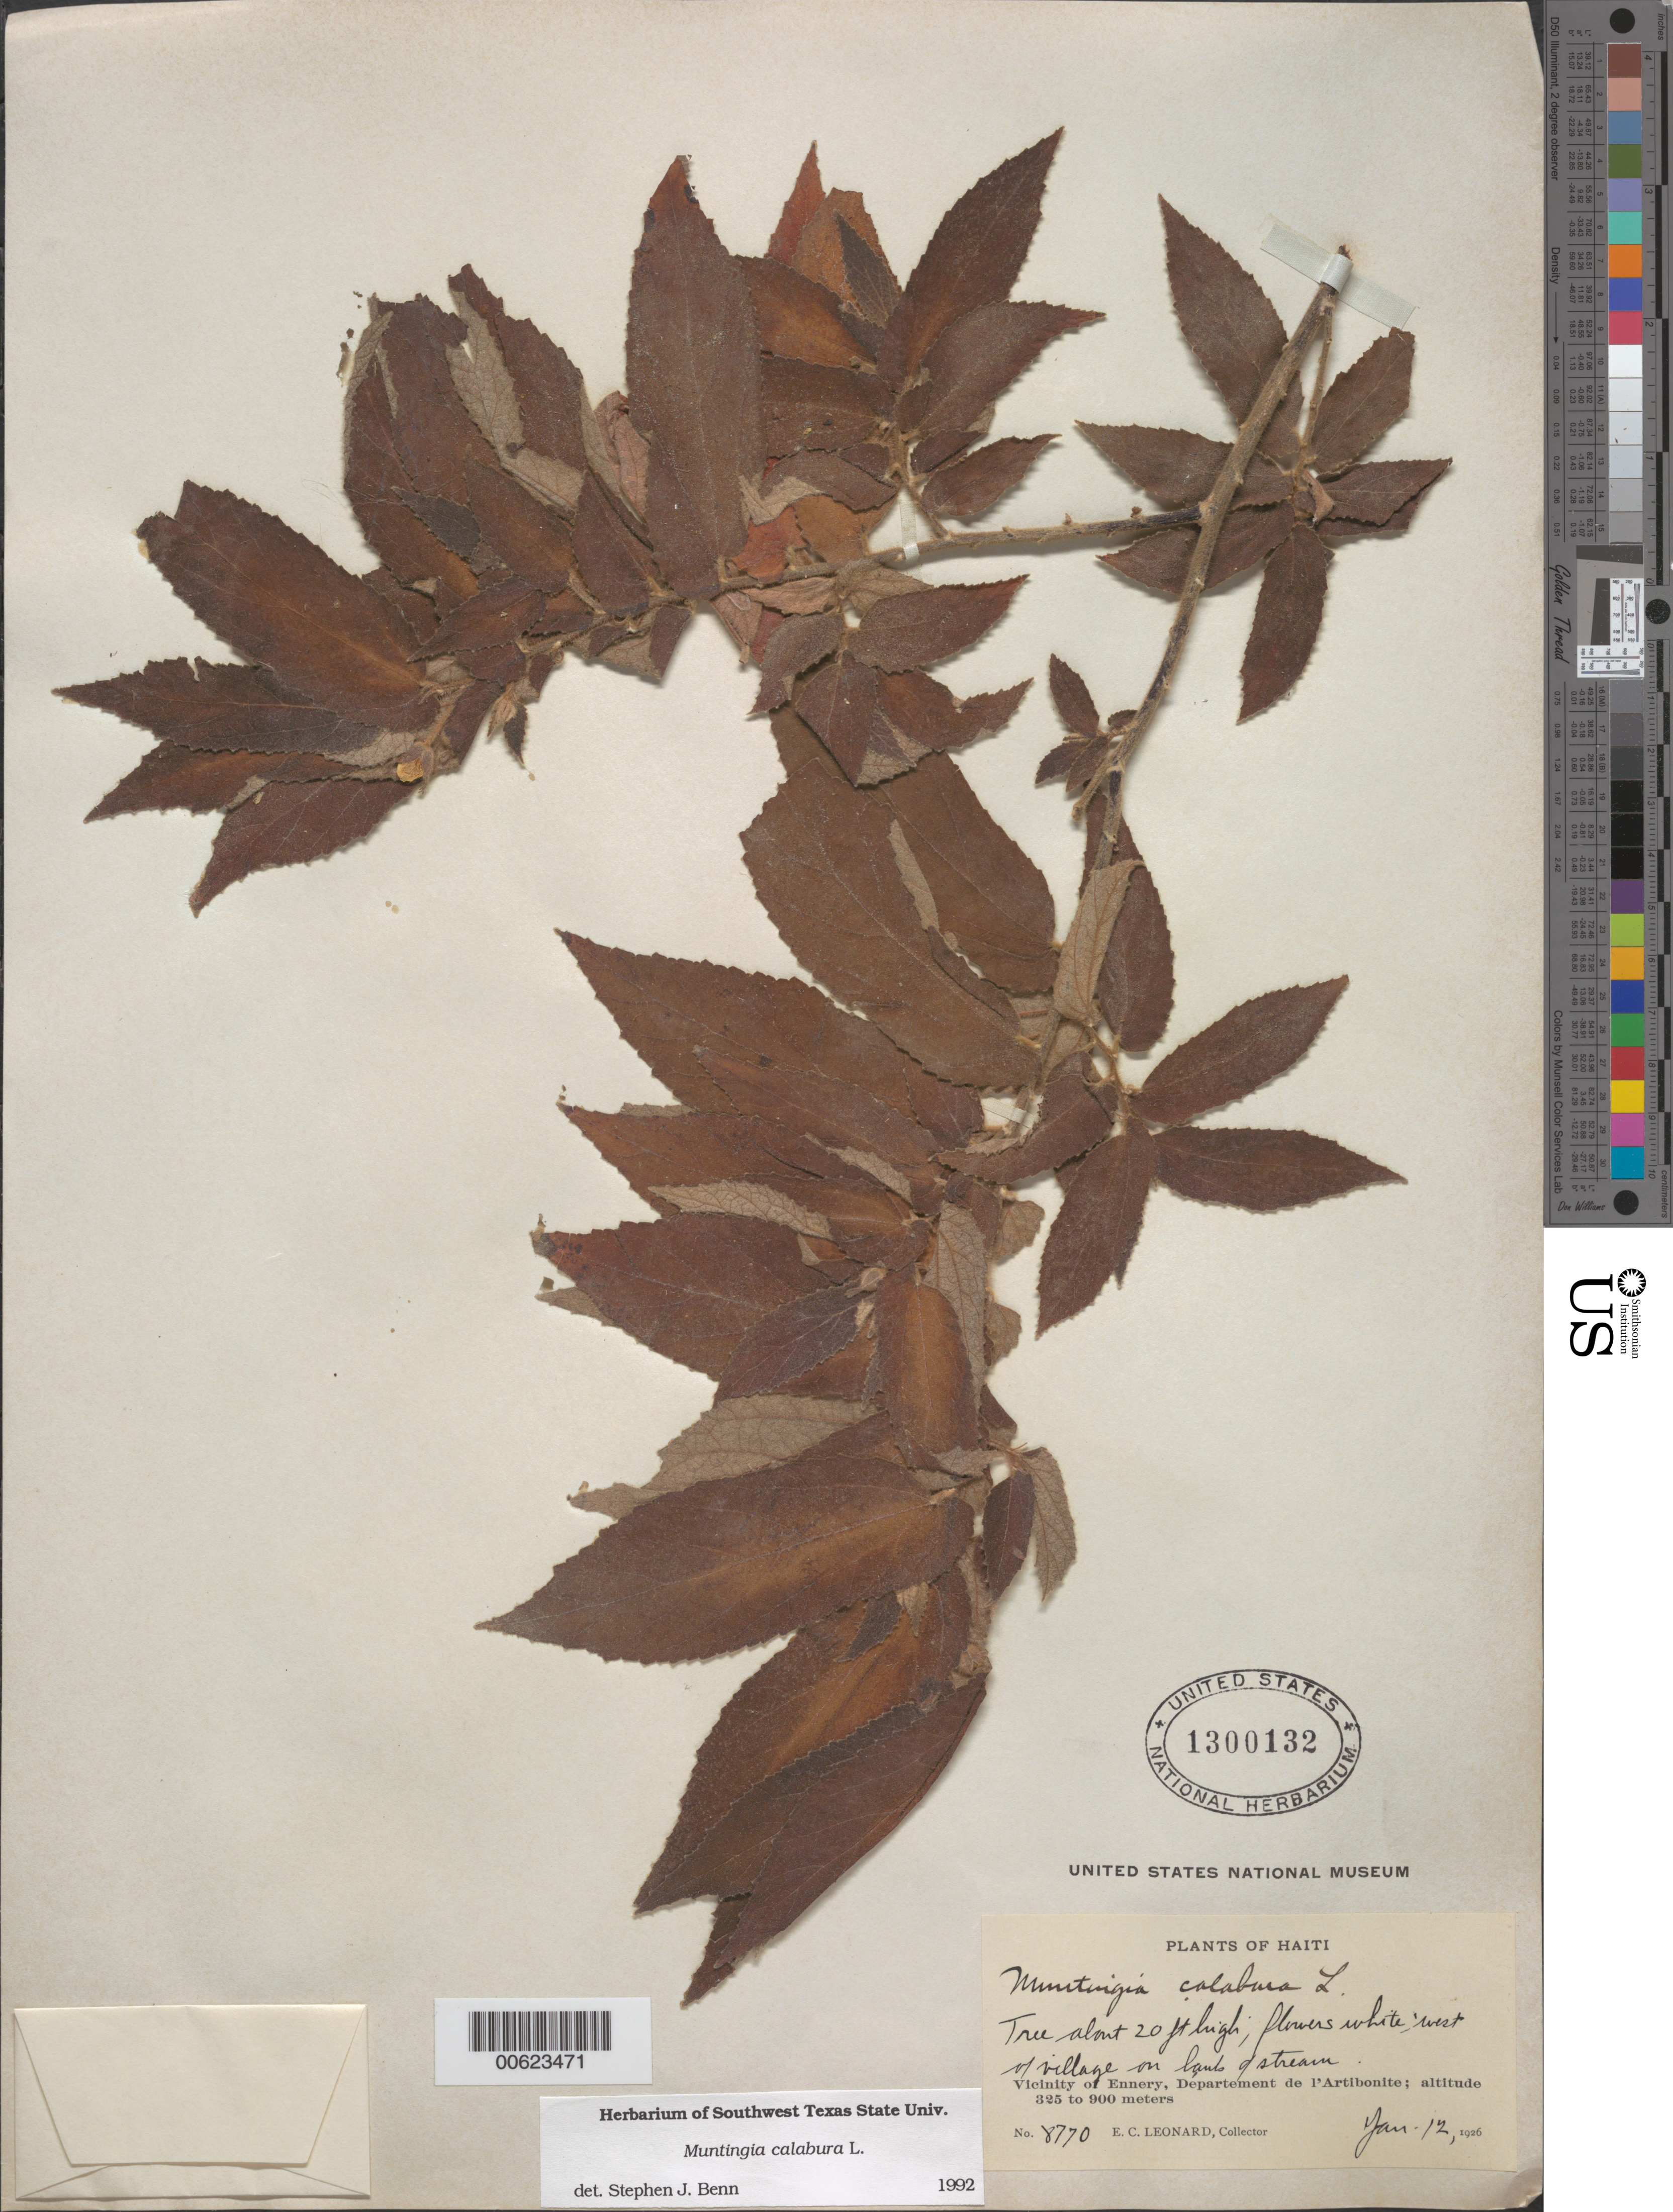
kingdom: Plantae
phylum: Tracheophyta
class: Magnoliopsida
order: Malvales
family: Muntingiaceae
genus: Muntingia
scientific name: Muntingia calabura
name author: L.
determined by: Benn, S. J.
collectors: E. C. Leonard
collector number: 8770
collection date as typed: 12 Jan 1926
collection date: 1926-01-12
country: Haiti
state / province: Artibonite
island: Hispaniola Island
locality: Vicinity of Ennery, W of village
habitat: Bank of stream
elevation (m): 325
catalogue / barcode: US 1300132